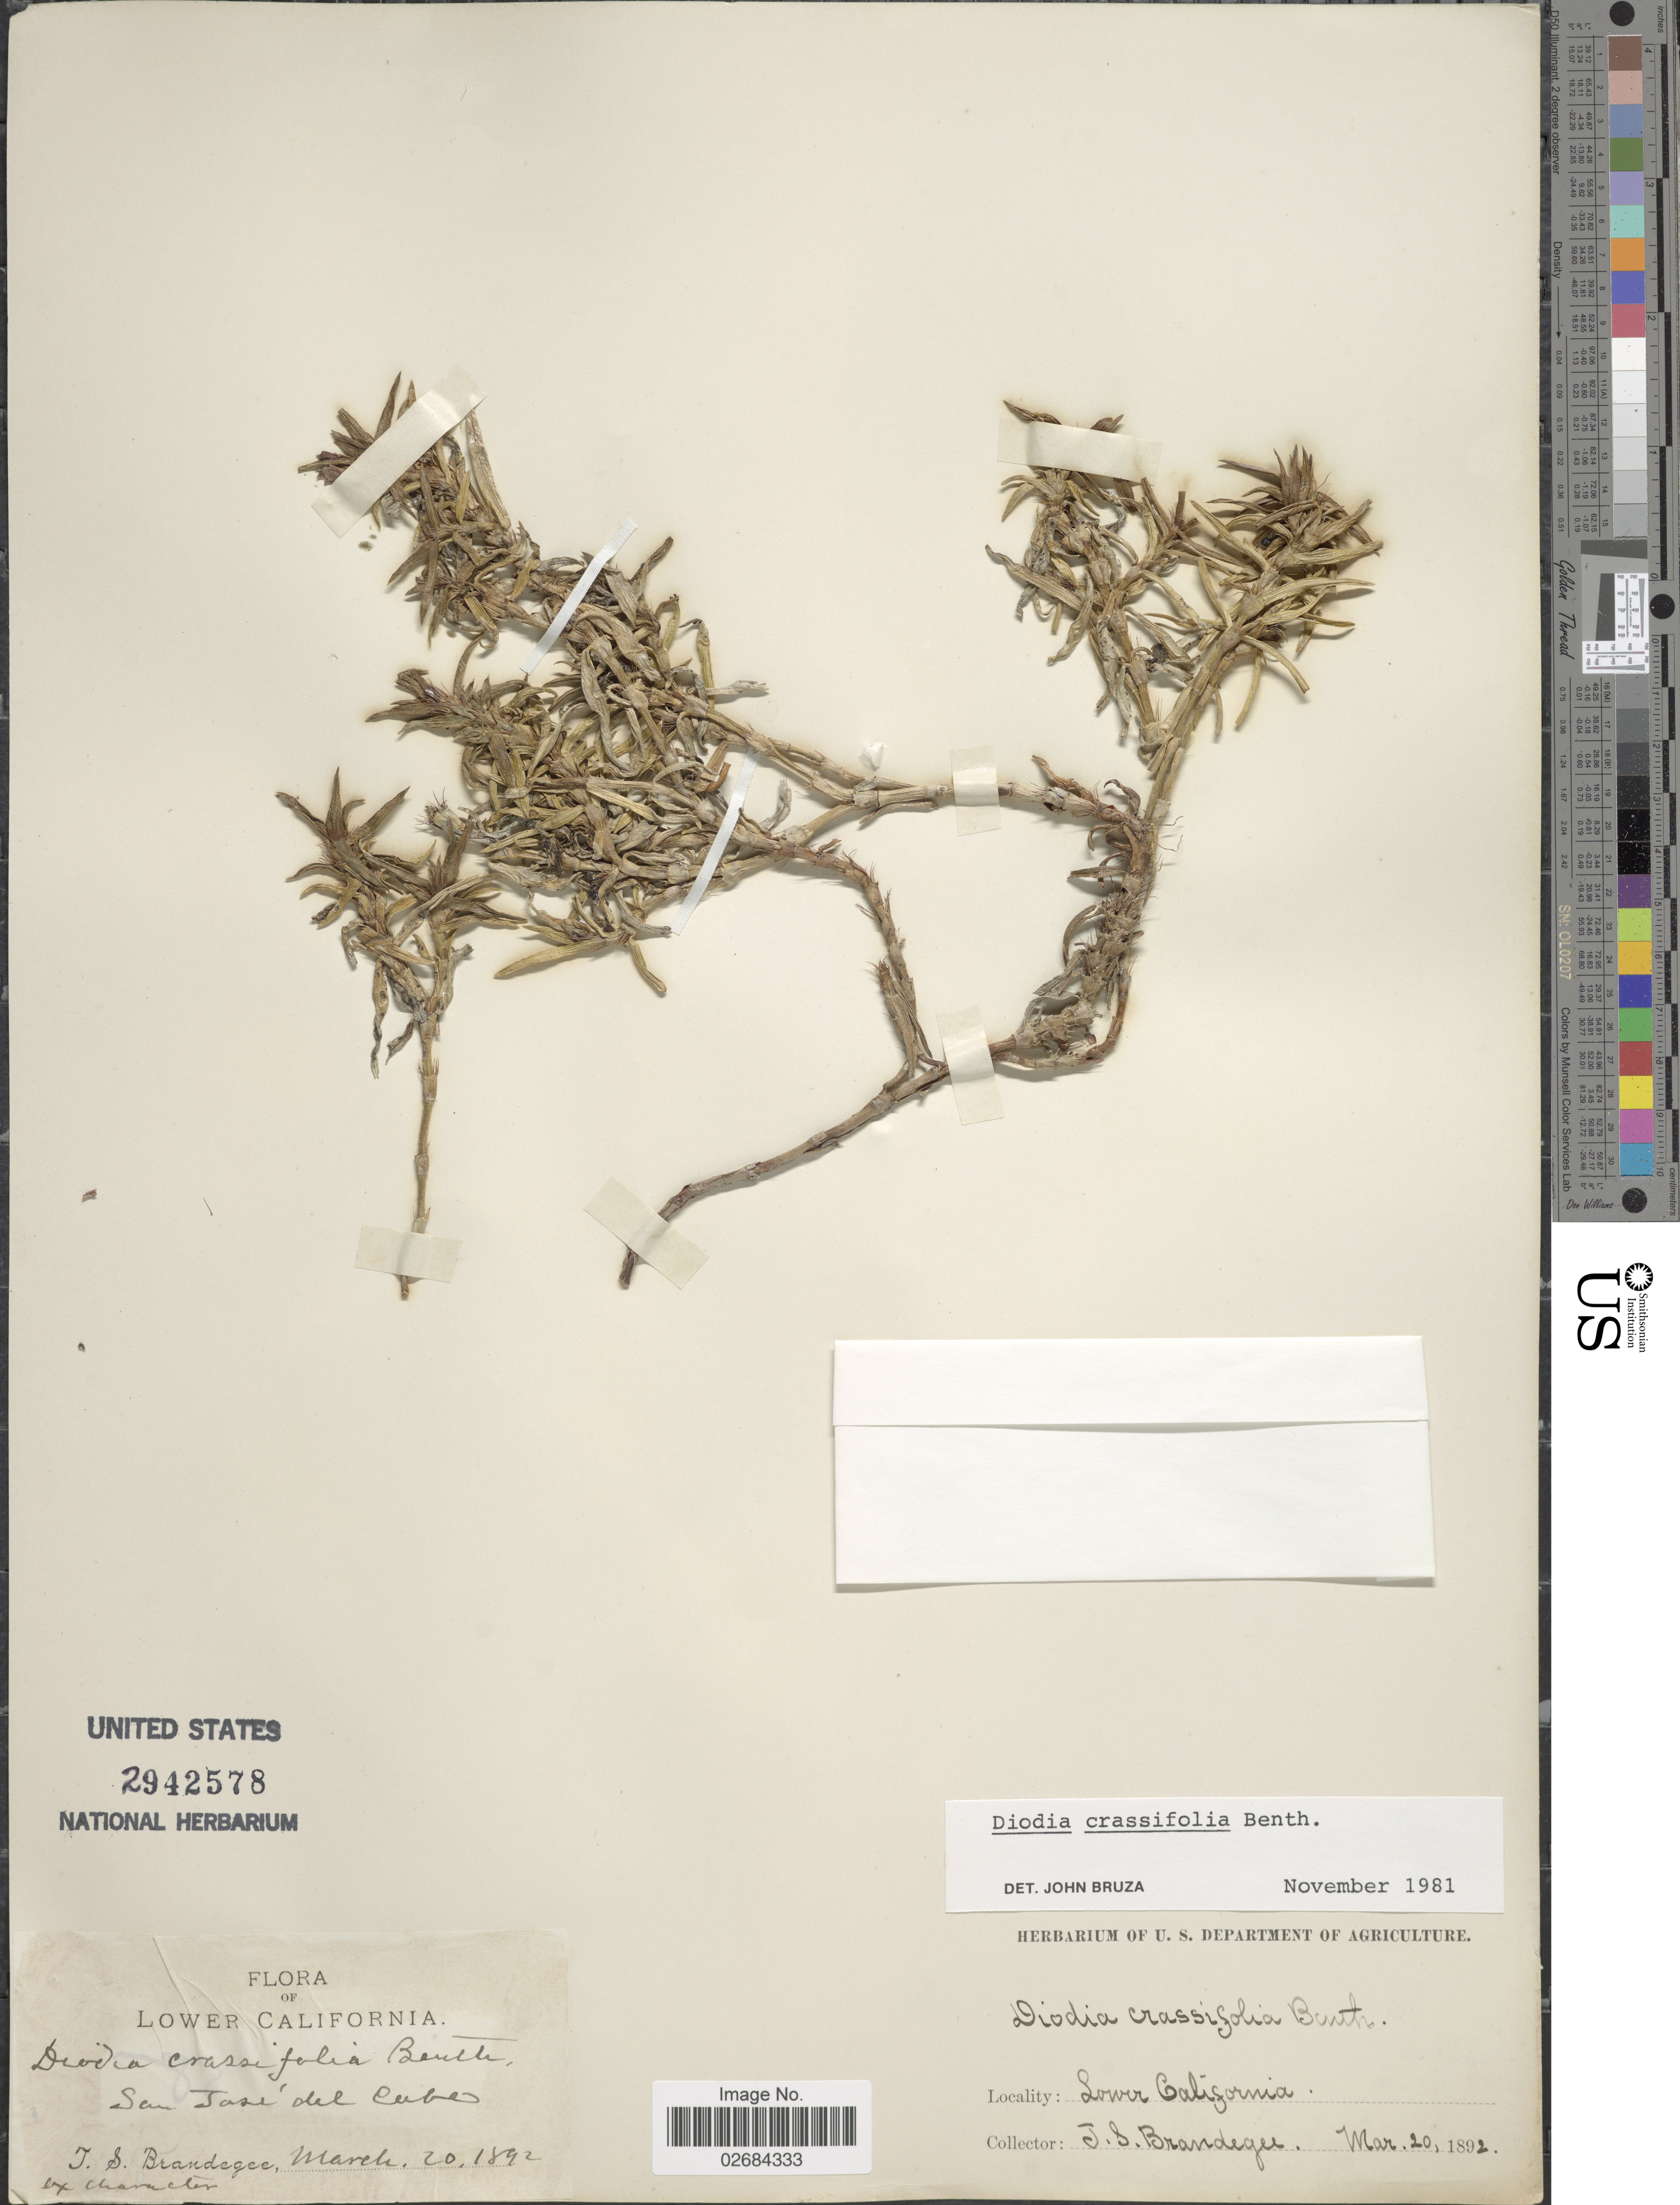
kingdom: Plantae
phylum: Tracheophyta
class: Magnoliopsida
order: Gentianales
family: Rubiaceae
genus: Diodia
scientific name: Diodia crassifolia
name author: Benth.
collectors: T. S. Brandegee (herbarium)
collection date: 1892-03-20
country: Mexico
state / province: Baja California Sur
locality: Lower California. San Jose del Cabo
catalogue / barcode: US 2942578